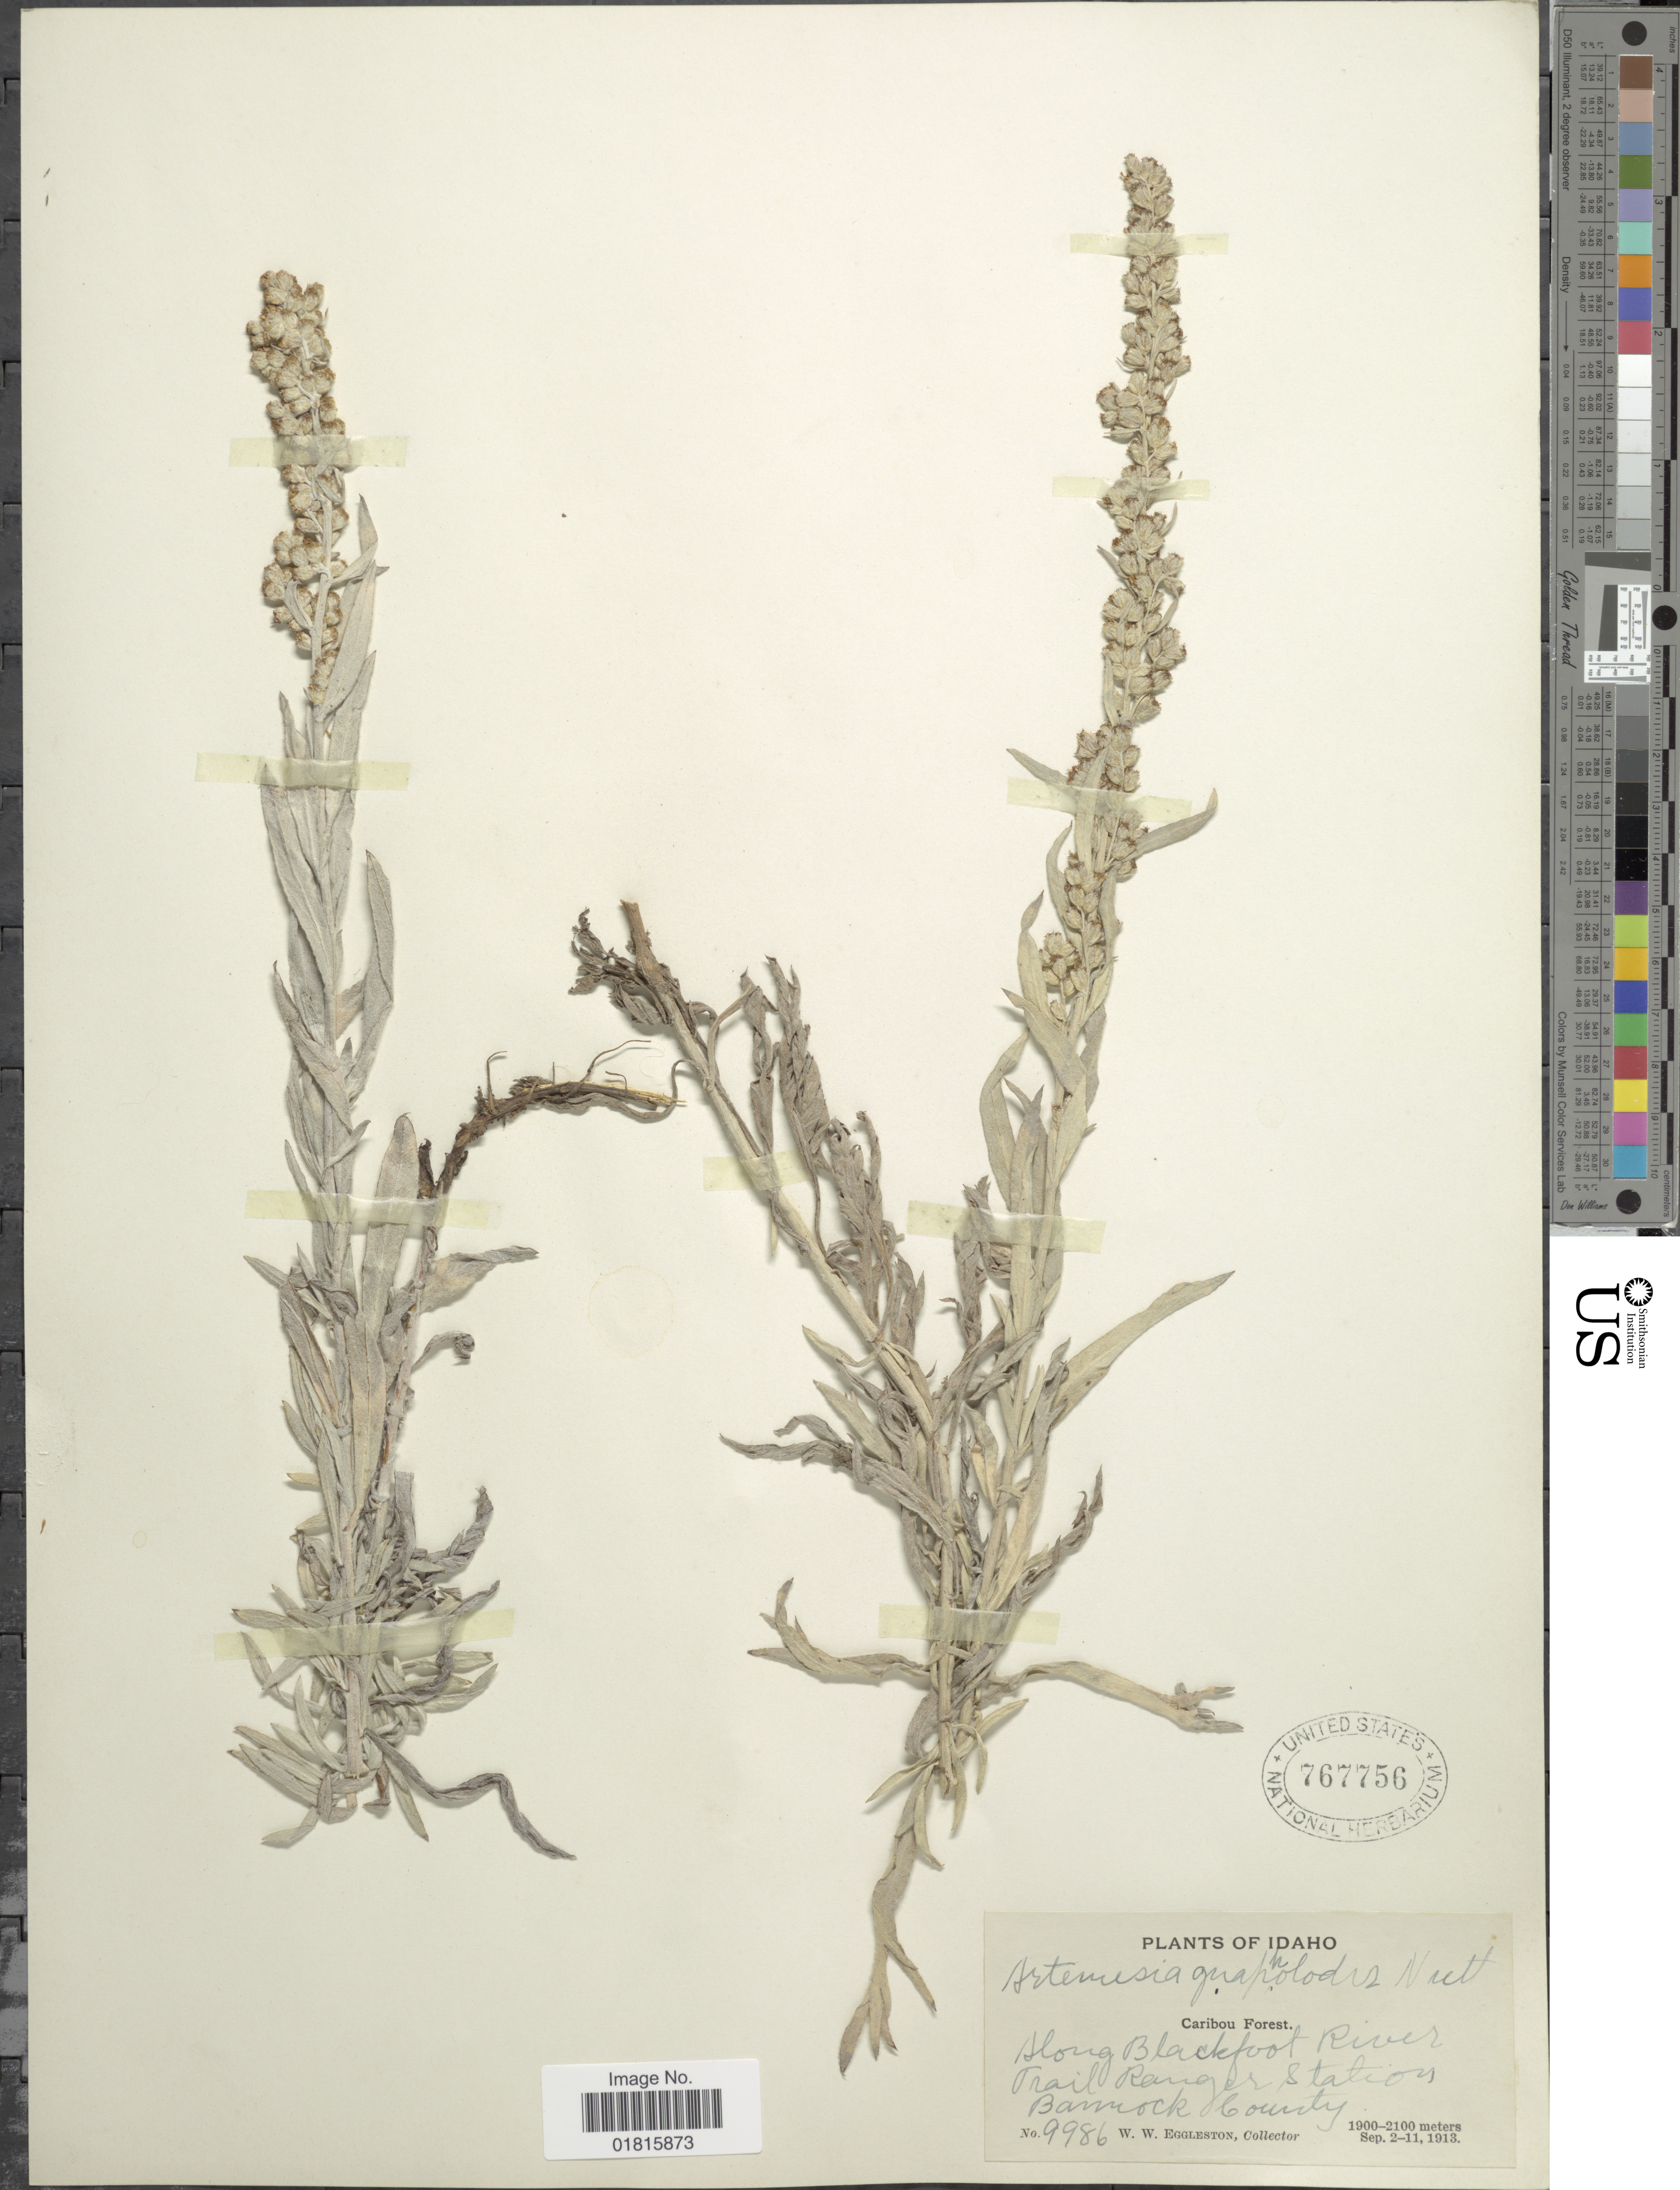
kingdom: Plantae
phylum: Tracheophyta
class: Magnoliopsida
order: Asterales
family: Asteraceae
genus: Artemisia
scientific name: Artemisia gnaphaloides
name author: Nutt.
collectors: W. W. Eggleston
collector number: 9986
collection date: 1913-09-02/1913-09-11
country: United States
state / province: Idaho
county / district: Bannock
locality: Caribou Forest, Along Blackfoot River Trail Ranger Station Banrock County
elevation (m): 1900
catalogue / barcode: US 767756